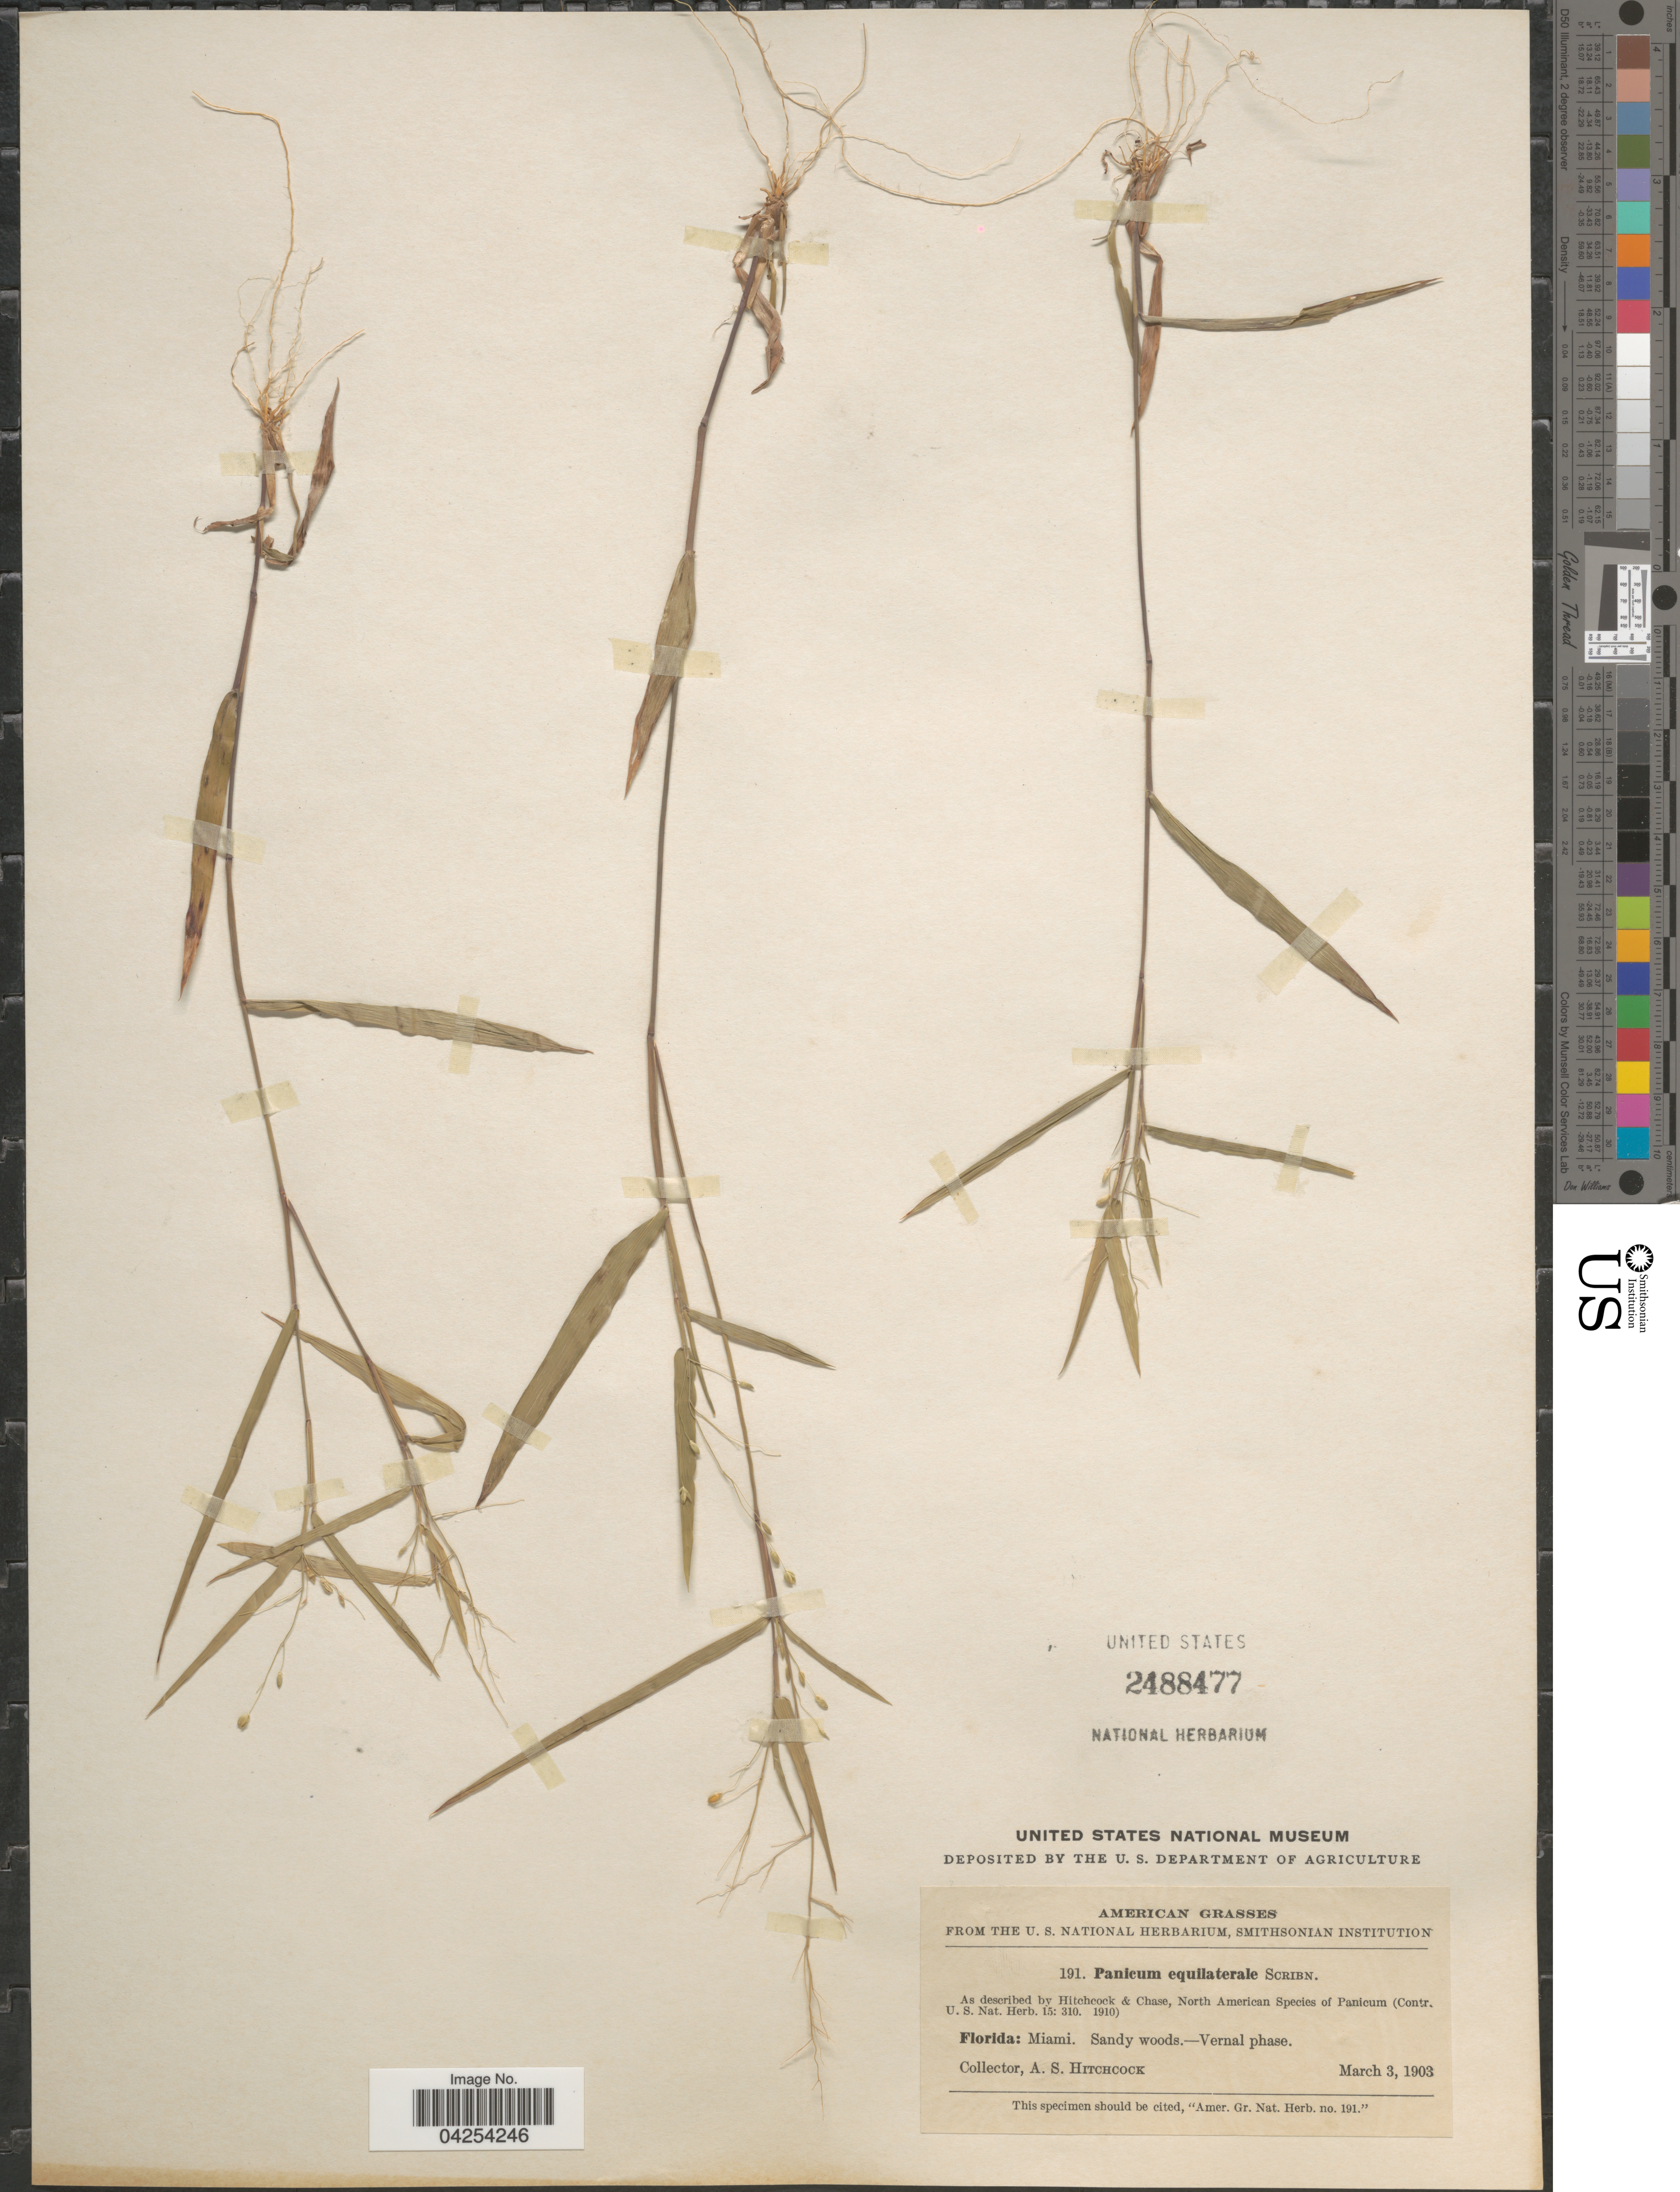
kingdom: Plantae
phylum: Tracheophyta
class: Liliopsida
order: Poales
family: Poaceae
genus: Dichanthelium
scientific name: Dichanthelium commutatum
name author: (Schult.) Gould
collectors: A. S. Hitchcock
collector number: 191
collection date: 1903-03-03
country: United States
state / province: Florida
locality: Miami.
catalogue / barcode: US 2488477